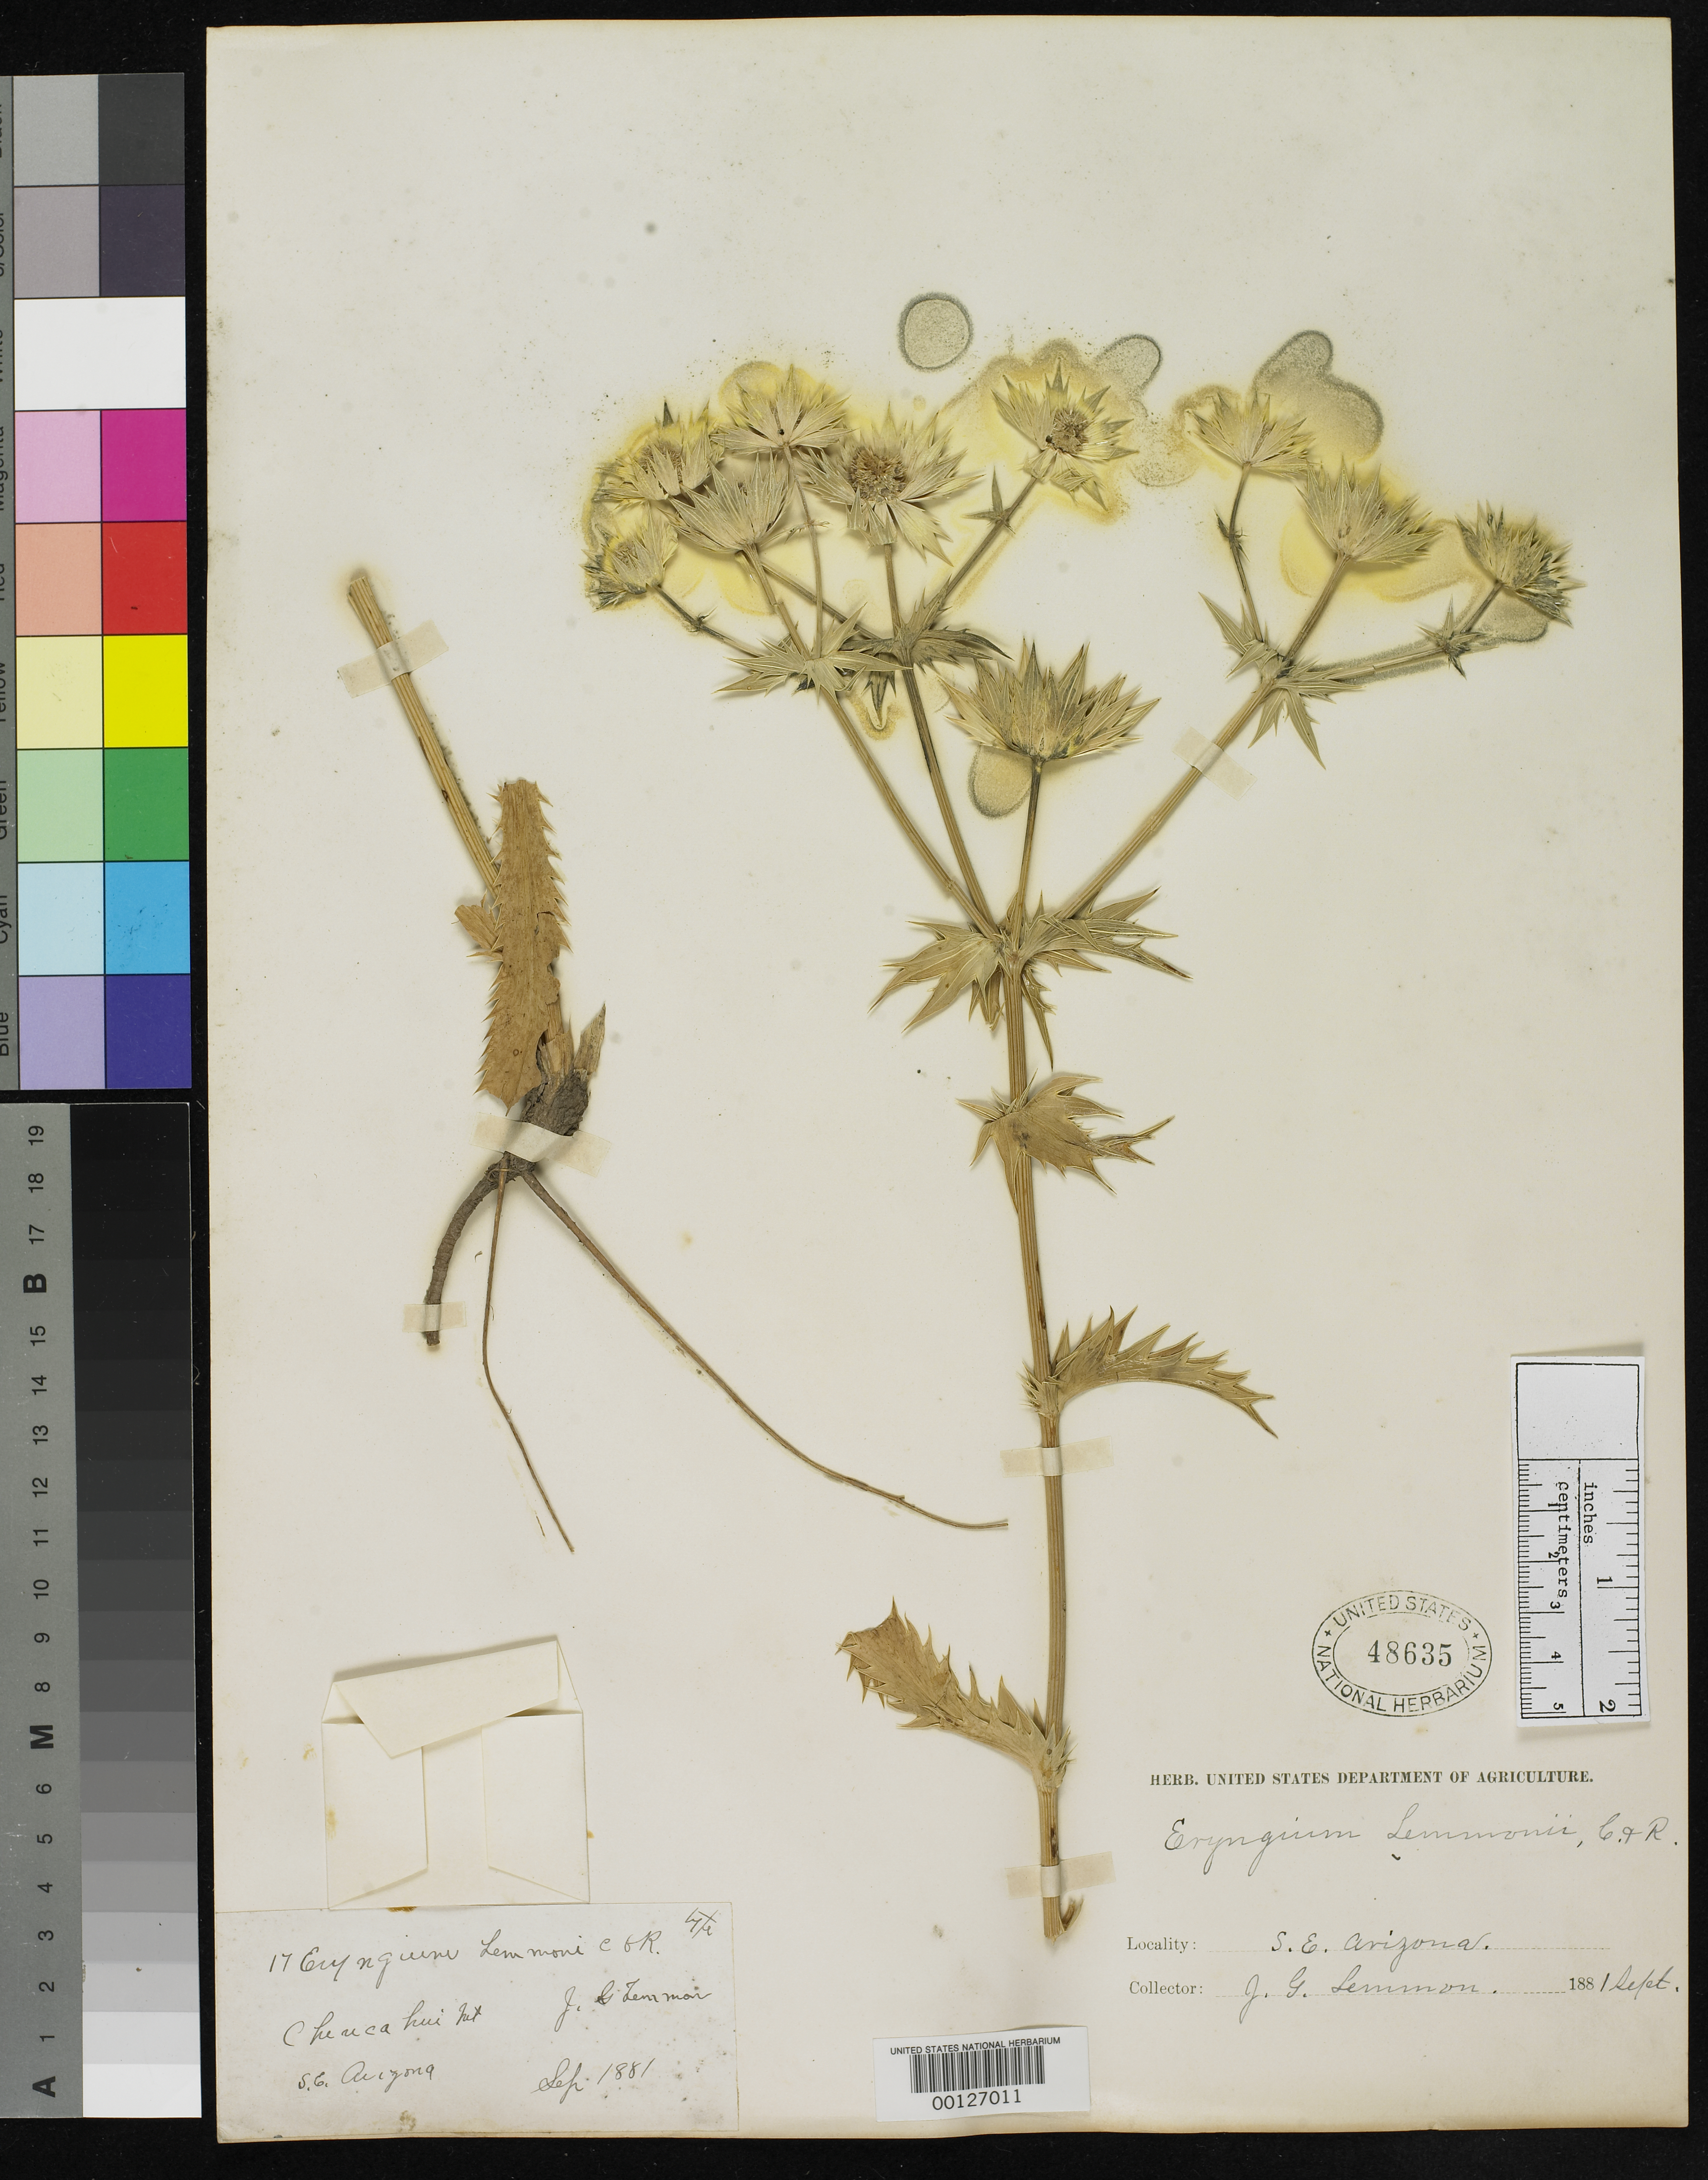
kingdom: Plantae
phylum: Tracheophyta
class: Magnoliopsida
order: Apiales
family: Apiaceae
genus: Eryngium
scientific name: Eryngium lemmonii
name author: J.M. Coult. & Rose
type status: Type Collection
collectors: J. G. Lemmon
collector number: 17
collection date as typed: Sep 1881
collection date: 1881-09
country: United States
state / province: Arizona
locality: Chiricachua Mts.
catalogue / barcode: US 48635